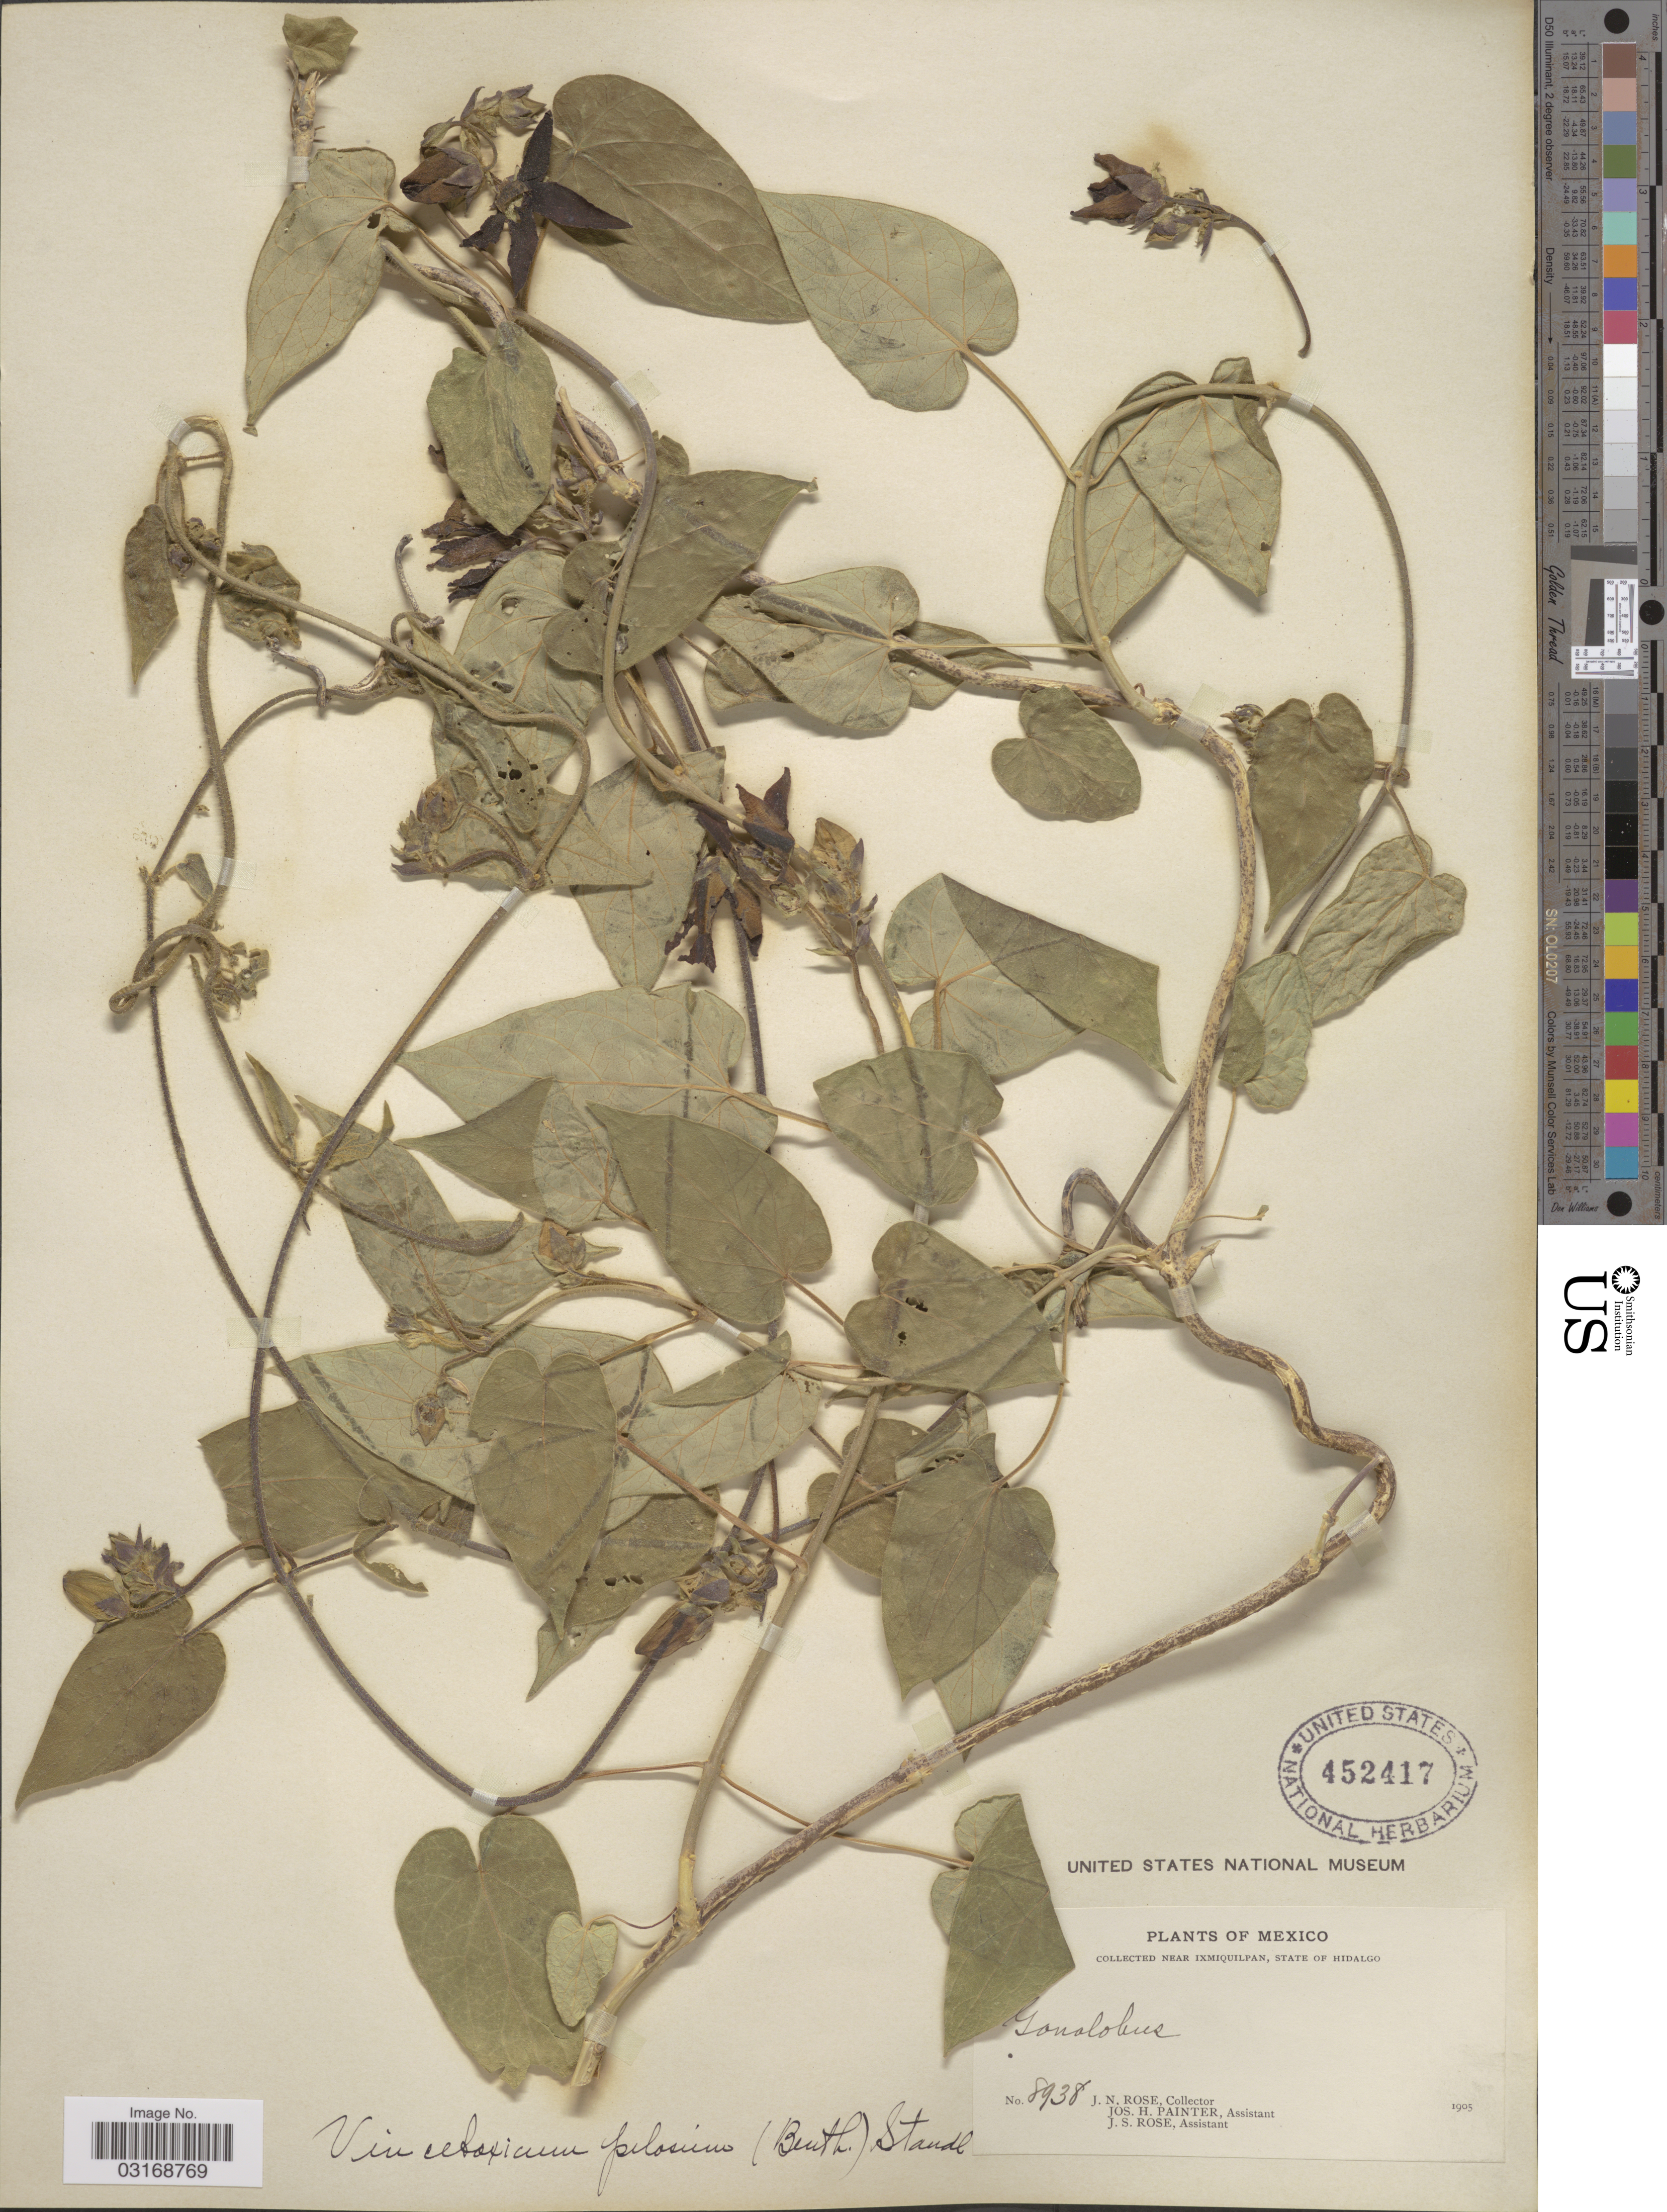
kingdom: Plantae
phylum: Tracheophyta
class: Magnoliopsida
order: Gentianales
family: Apocynaceae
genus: Matelea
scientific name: Matelea pilosa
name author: (Benth.) Woodson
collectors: J. N. Rose, J. H. Painter & J. S. Rose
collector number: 8938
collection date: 1905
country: Mexico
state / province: Hidalgo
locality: Near Ixmiquilpan, State of Hidaldo.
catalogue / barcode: US 452417